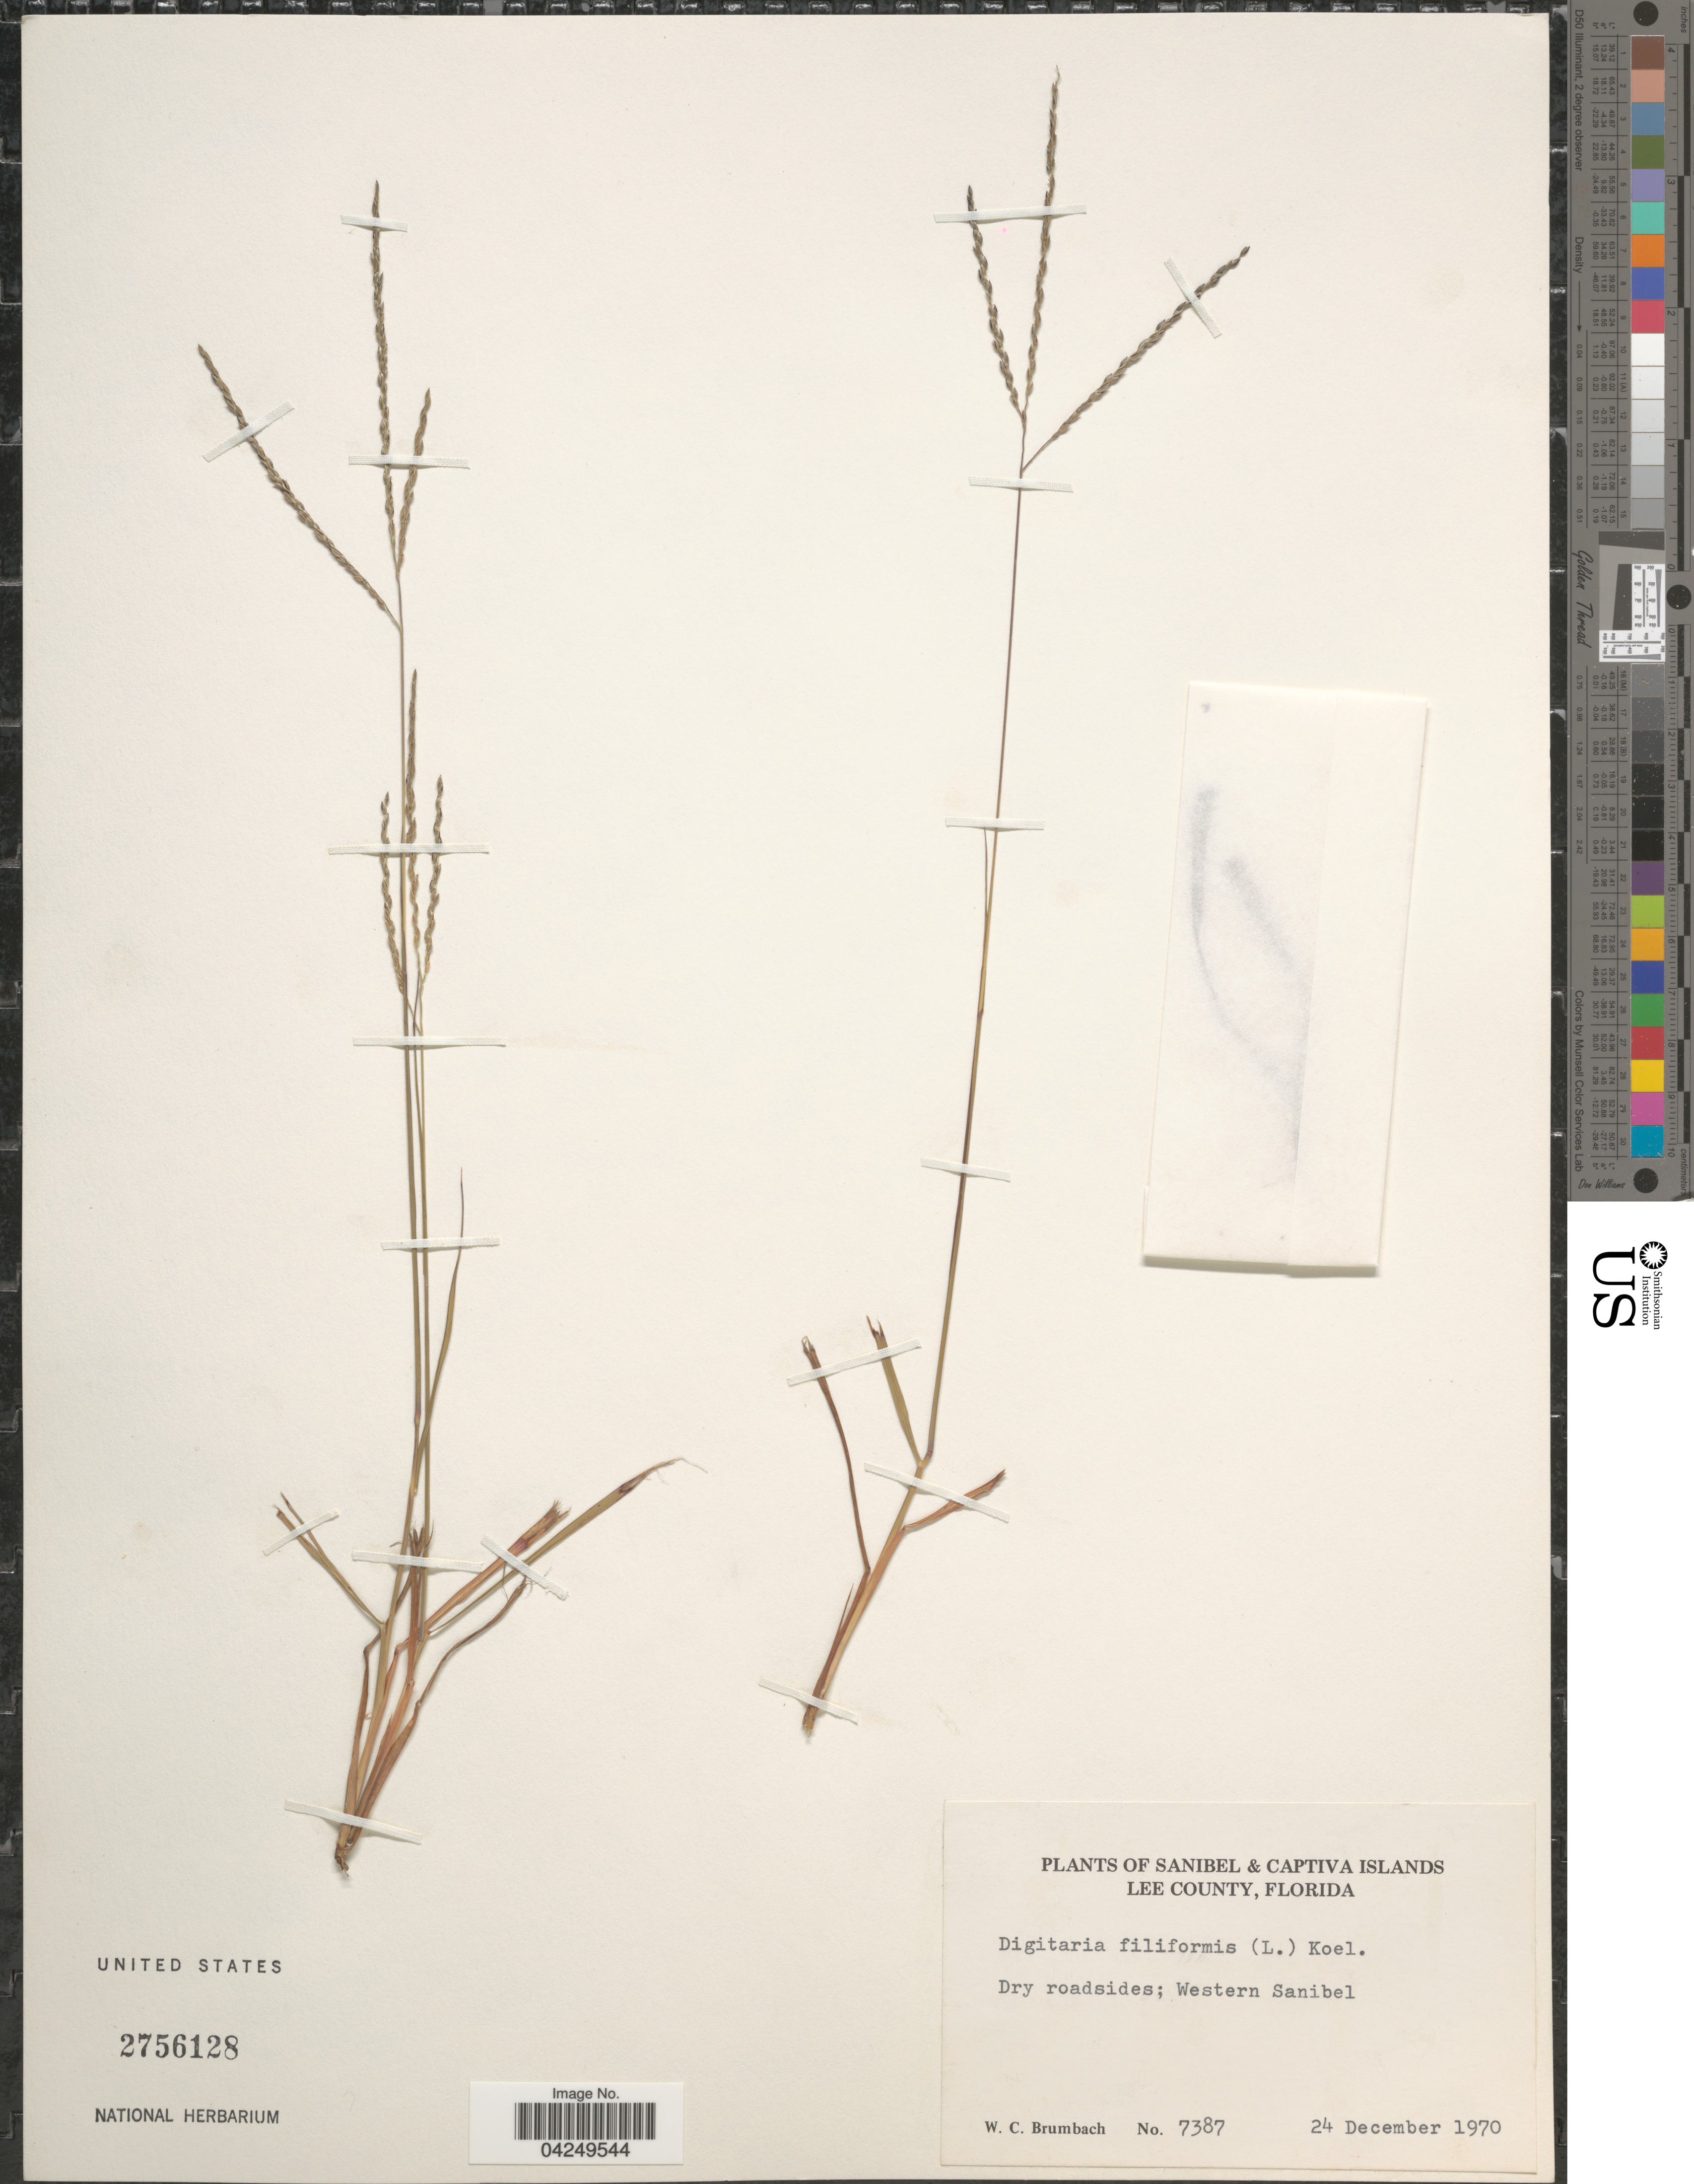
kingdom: Plantae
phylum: Tracheophyta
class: Liliopsida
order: Poales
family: Poaceae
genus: Digitaria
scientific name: Digitaria filiformis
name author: (L.) Koeler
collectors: W. C. Brumbach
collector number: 7387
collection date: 1970-12-24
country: United States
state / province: Florida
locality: Sanibel & Captiva Islands Lee County. Dry roadsides; Western Sanibel.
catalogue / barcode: US 2756128